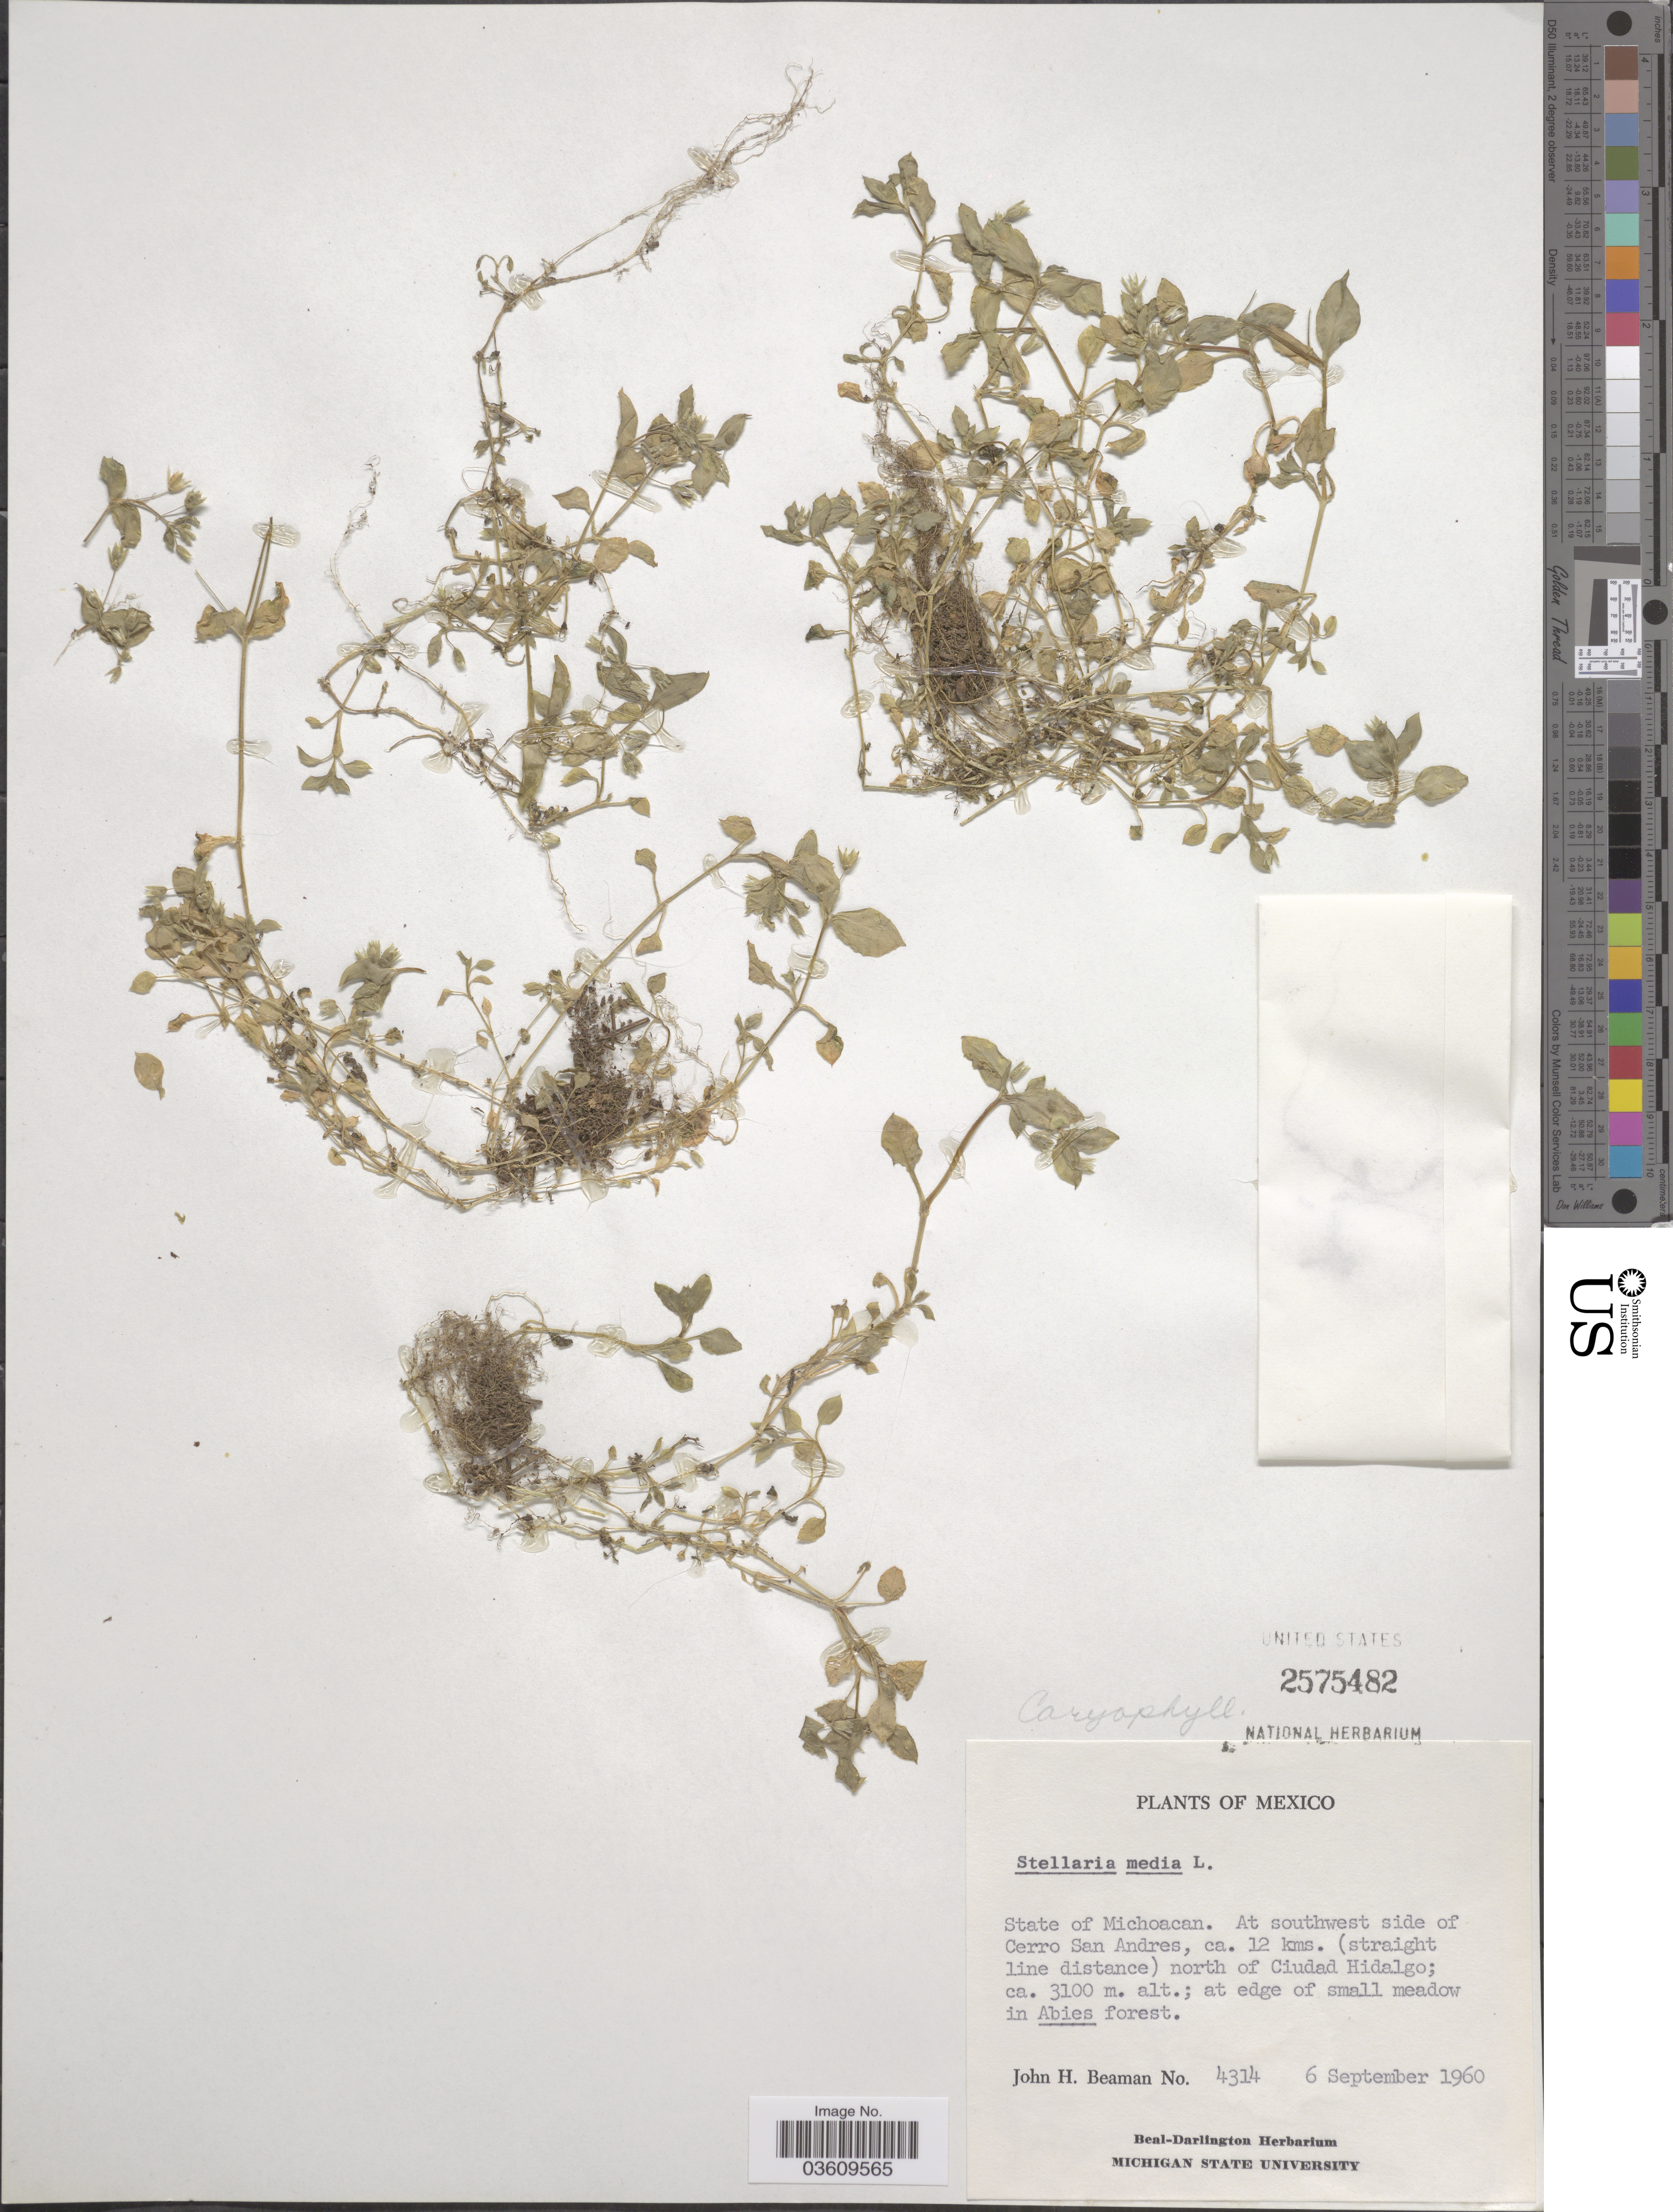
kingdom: Plantae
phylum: Tracheophyta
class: Magnoliopsida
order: Caryophyllales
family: Caryophyllaceae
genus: Stellaria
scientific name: Stellaria media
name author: (L.) Vill.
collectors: J. H. Beaman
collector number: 4314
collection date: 1960-09-06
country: Mexico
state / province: Michoacán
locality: At southwest side of Cerro San Andres, ca. 12 kms. (straight line distance) north of Ciudad Hidalgo.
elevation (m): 3100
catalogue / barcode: US 2575482